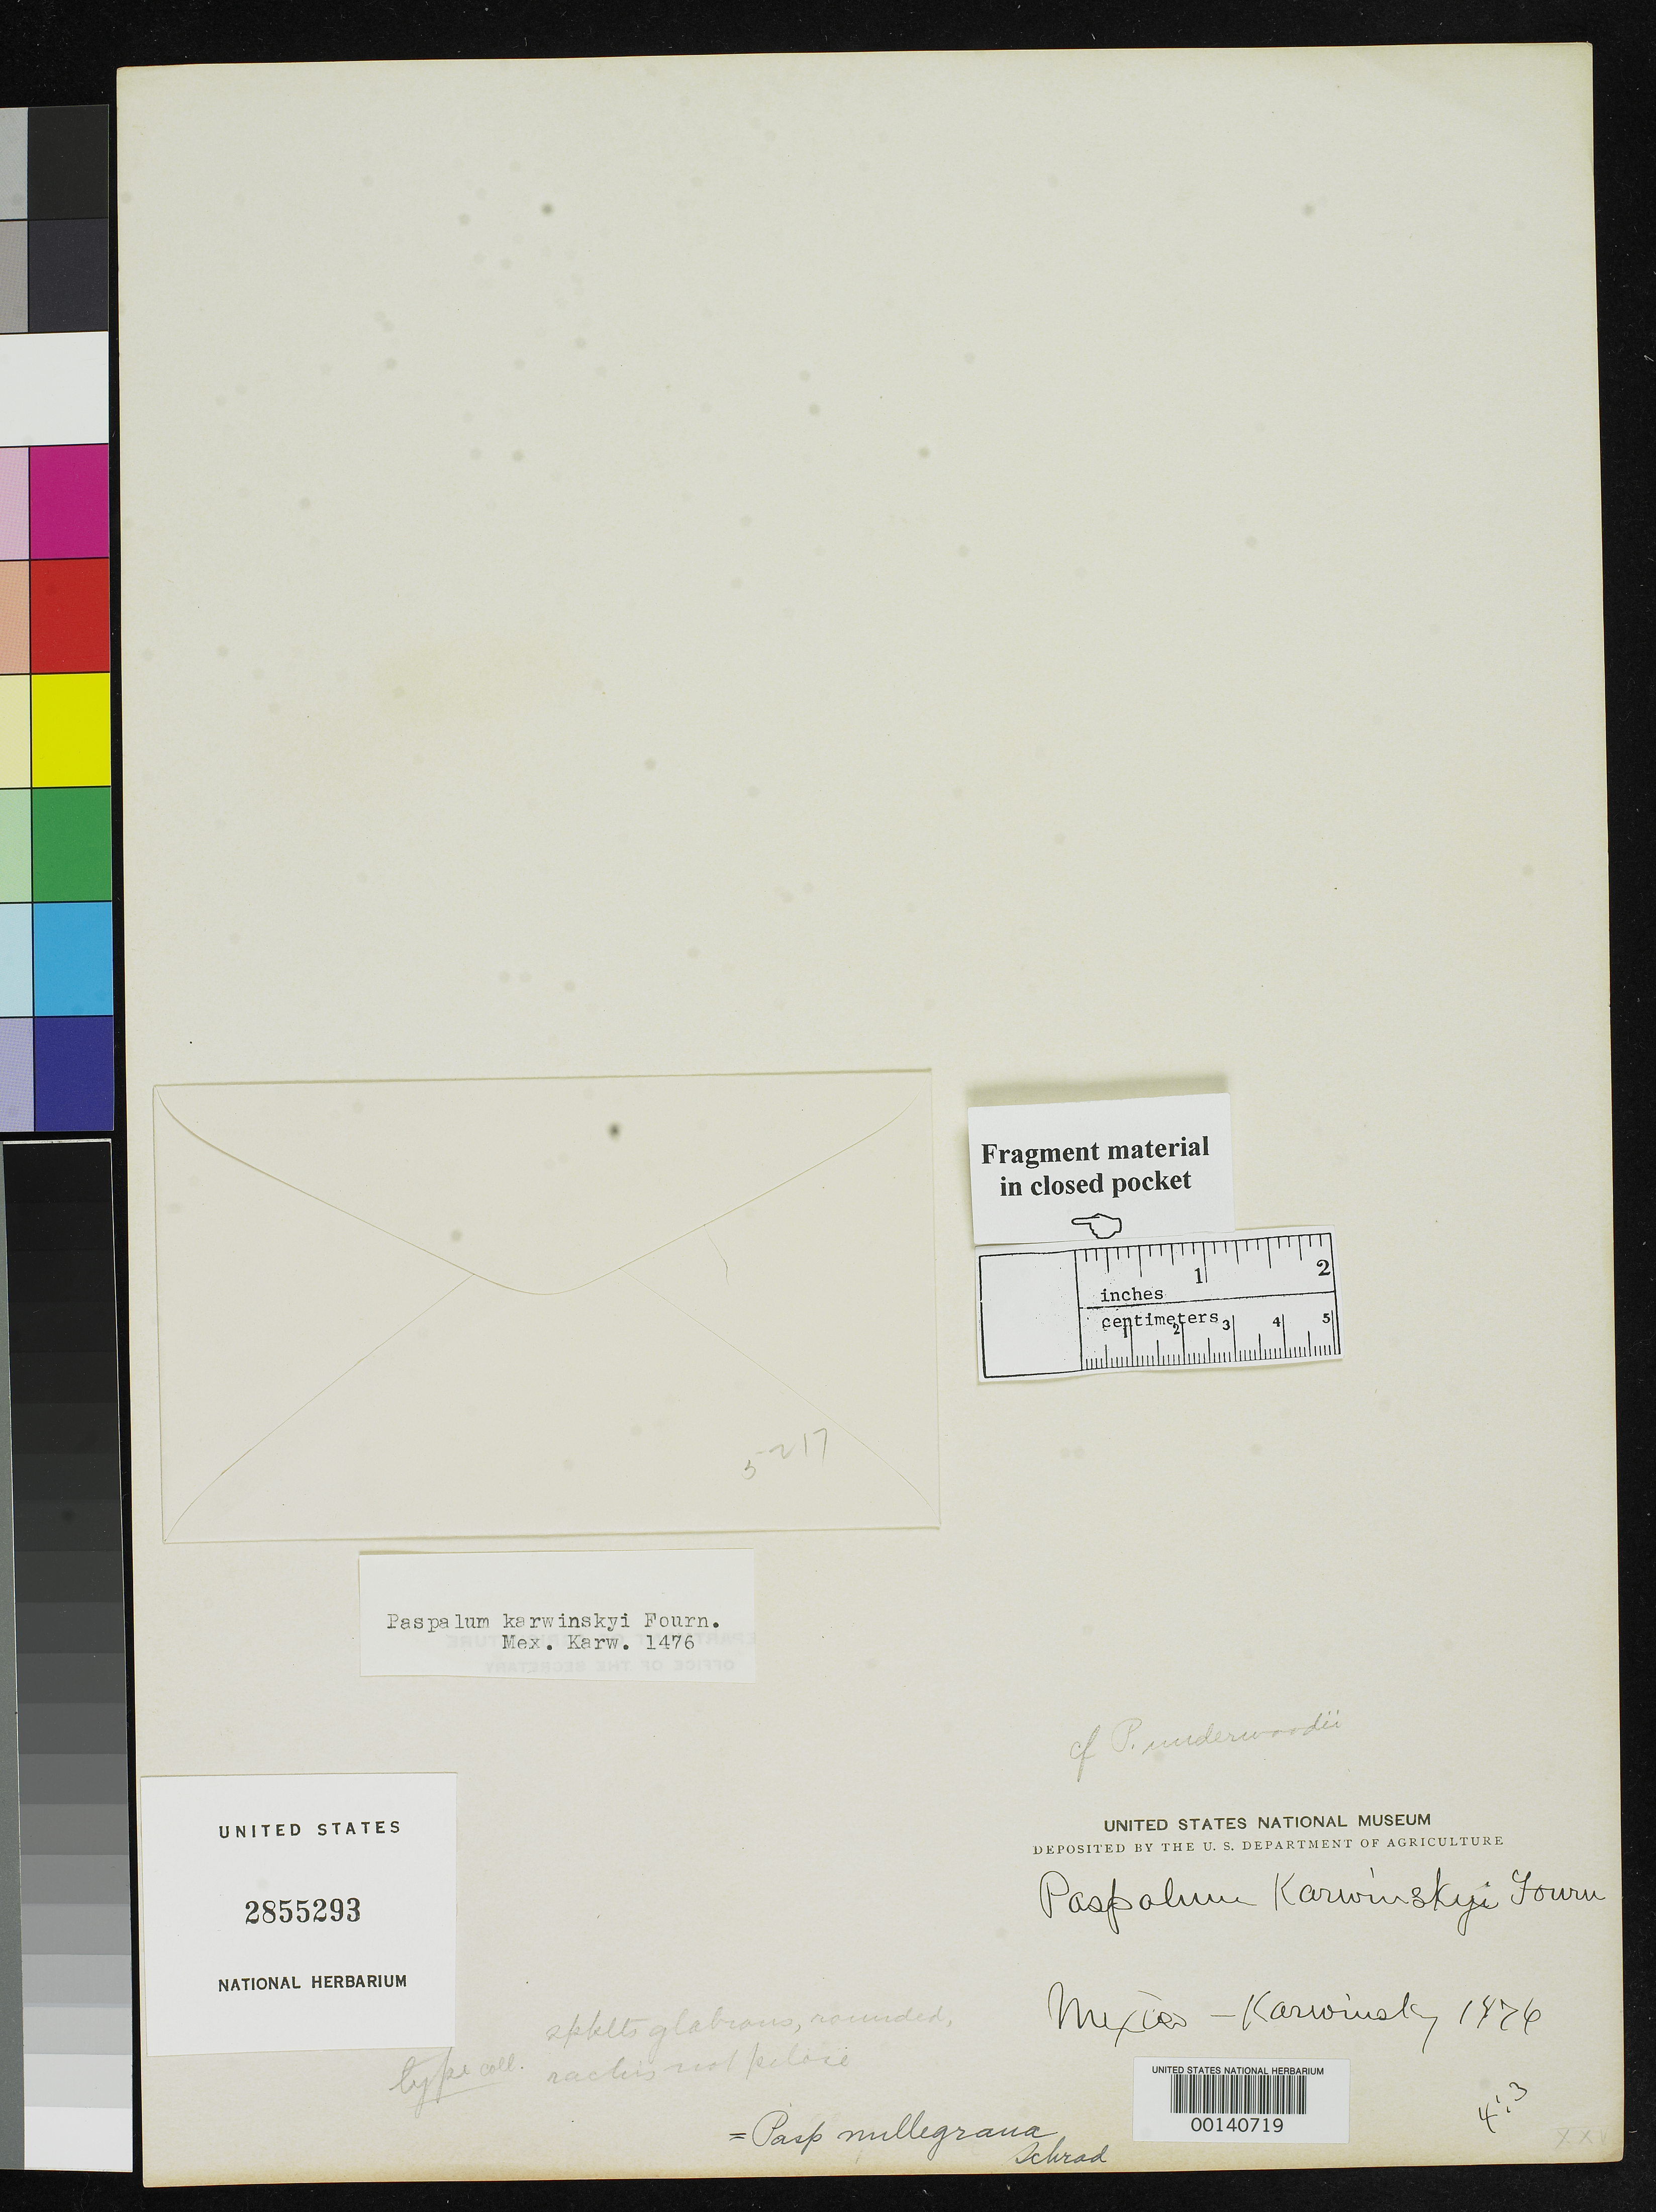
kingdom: Plantae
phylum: Tracheophyta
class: Liliopsida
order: Poales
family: Poaceae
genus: Paspalum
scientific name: Paspalum karwinskyi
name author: E. Fourn.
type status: Type Fragment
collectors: W. F. Karwinski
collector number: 1476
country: Mexico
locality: El Chapapote and Tamalor.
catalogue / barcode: US 2855293